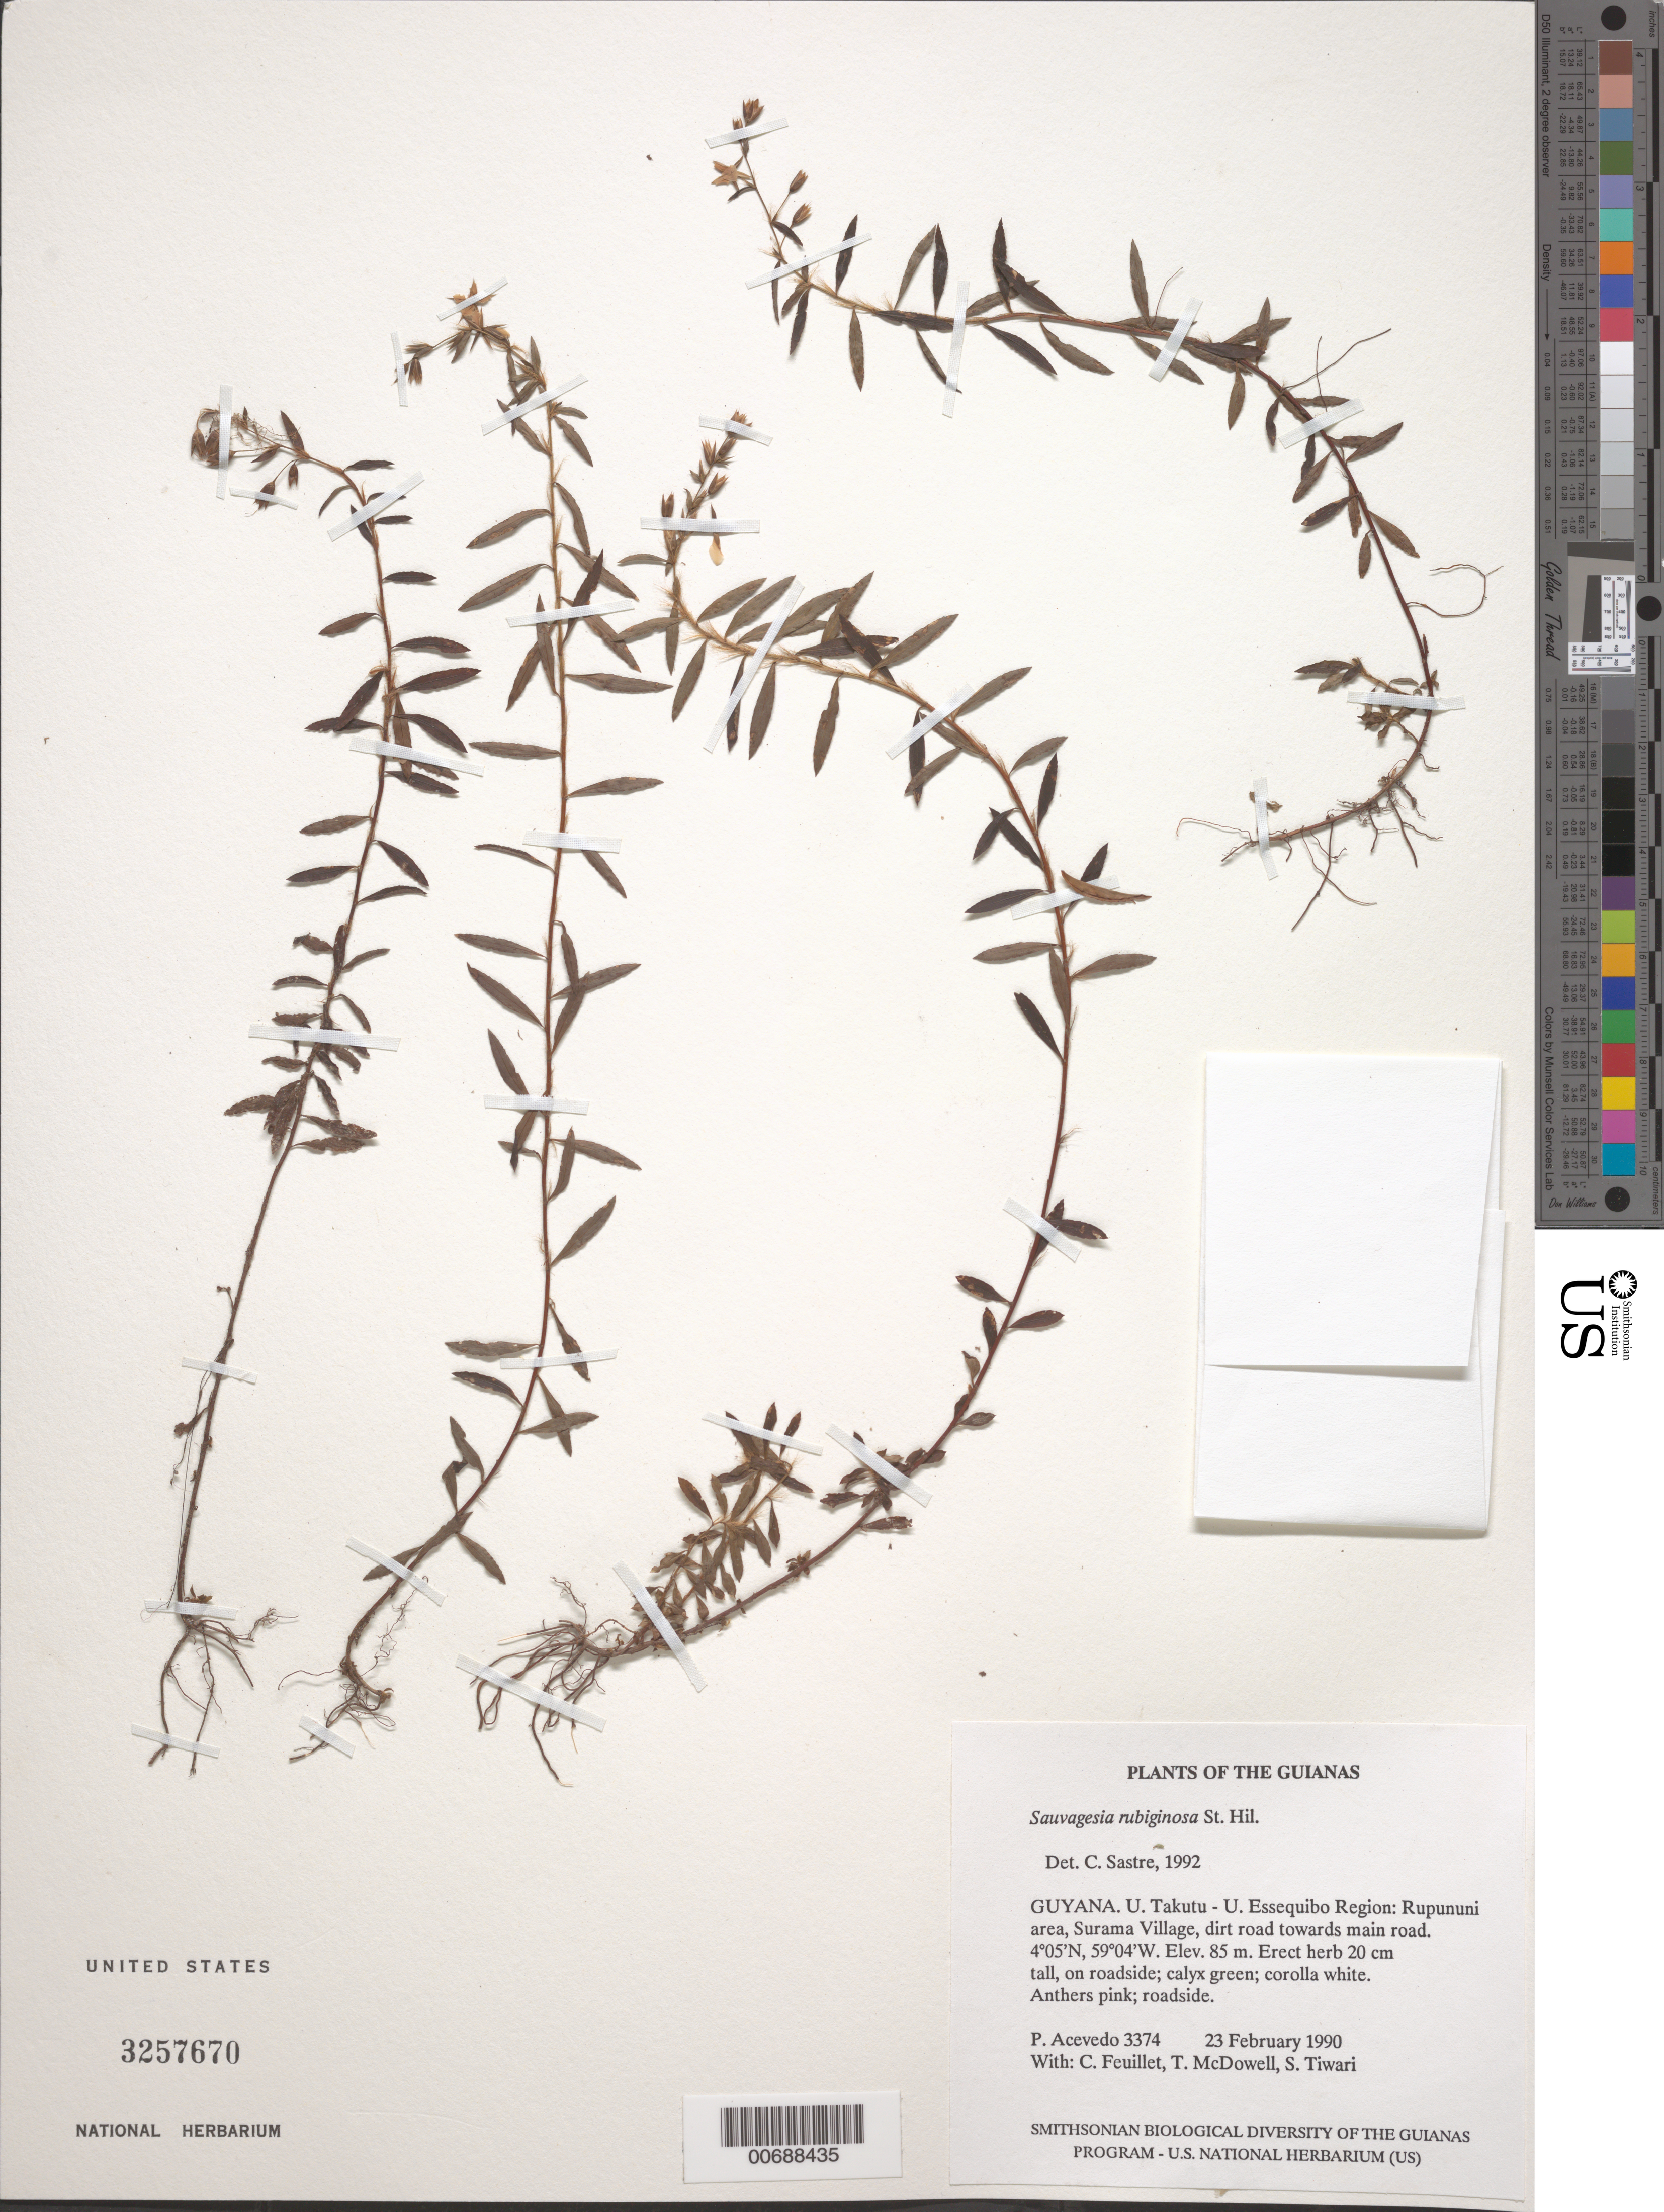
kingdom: Plantae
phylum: Tracheophyta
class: Magnoliopsida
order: Malpighiales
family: Ochnaceae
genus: Sauvagesia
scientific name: Sauvagesia rubiginosa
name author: A. St.-Hil.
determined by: Sastre, C. H. L.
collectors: P. Acevedo-Rodr., C. Feuillet, T. McDowell & S. Tiwari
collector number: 3374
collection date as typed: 23 Feb 1990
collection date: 1990-02-23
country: Guyana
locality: U. Takutu - U. Essequibo. Rupununi area, Surama Village, dirt road towards main road.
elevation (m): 85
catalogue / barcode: US 3257670